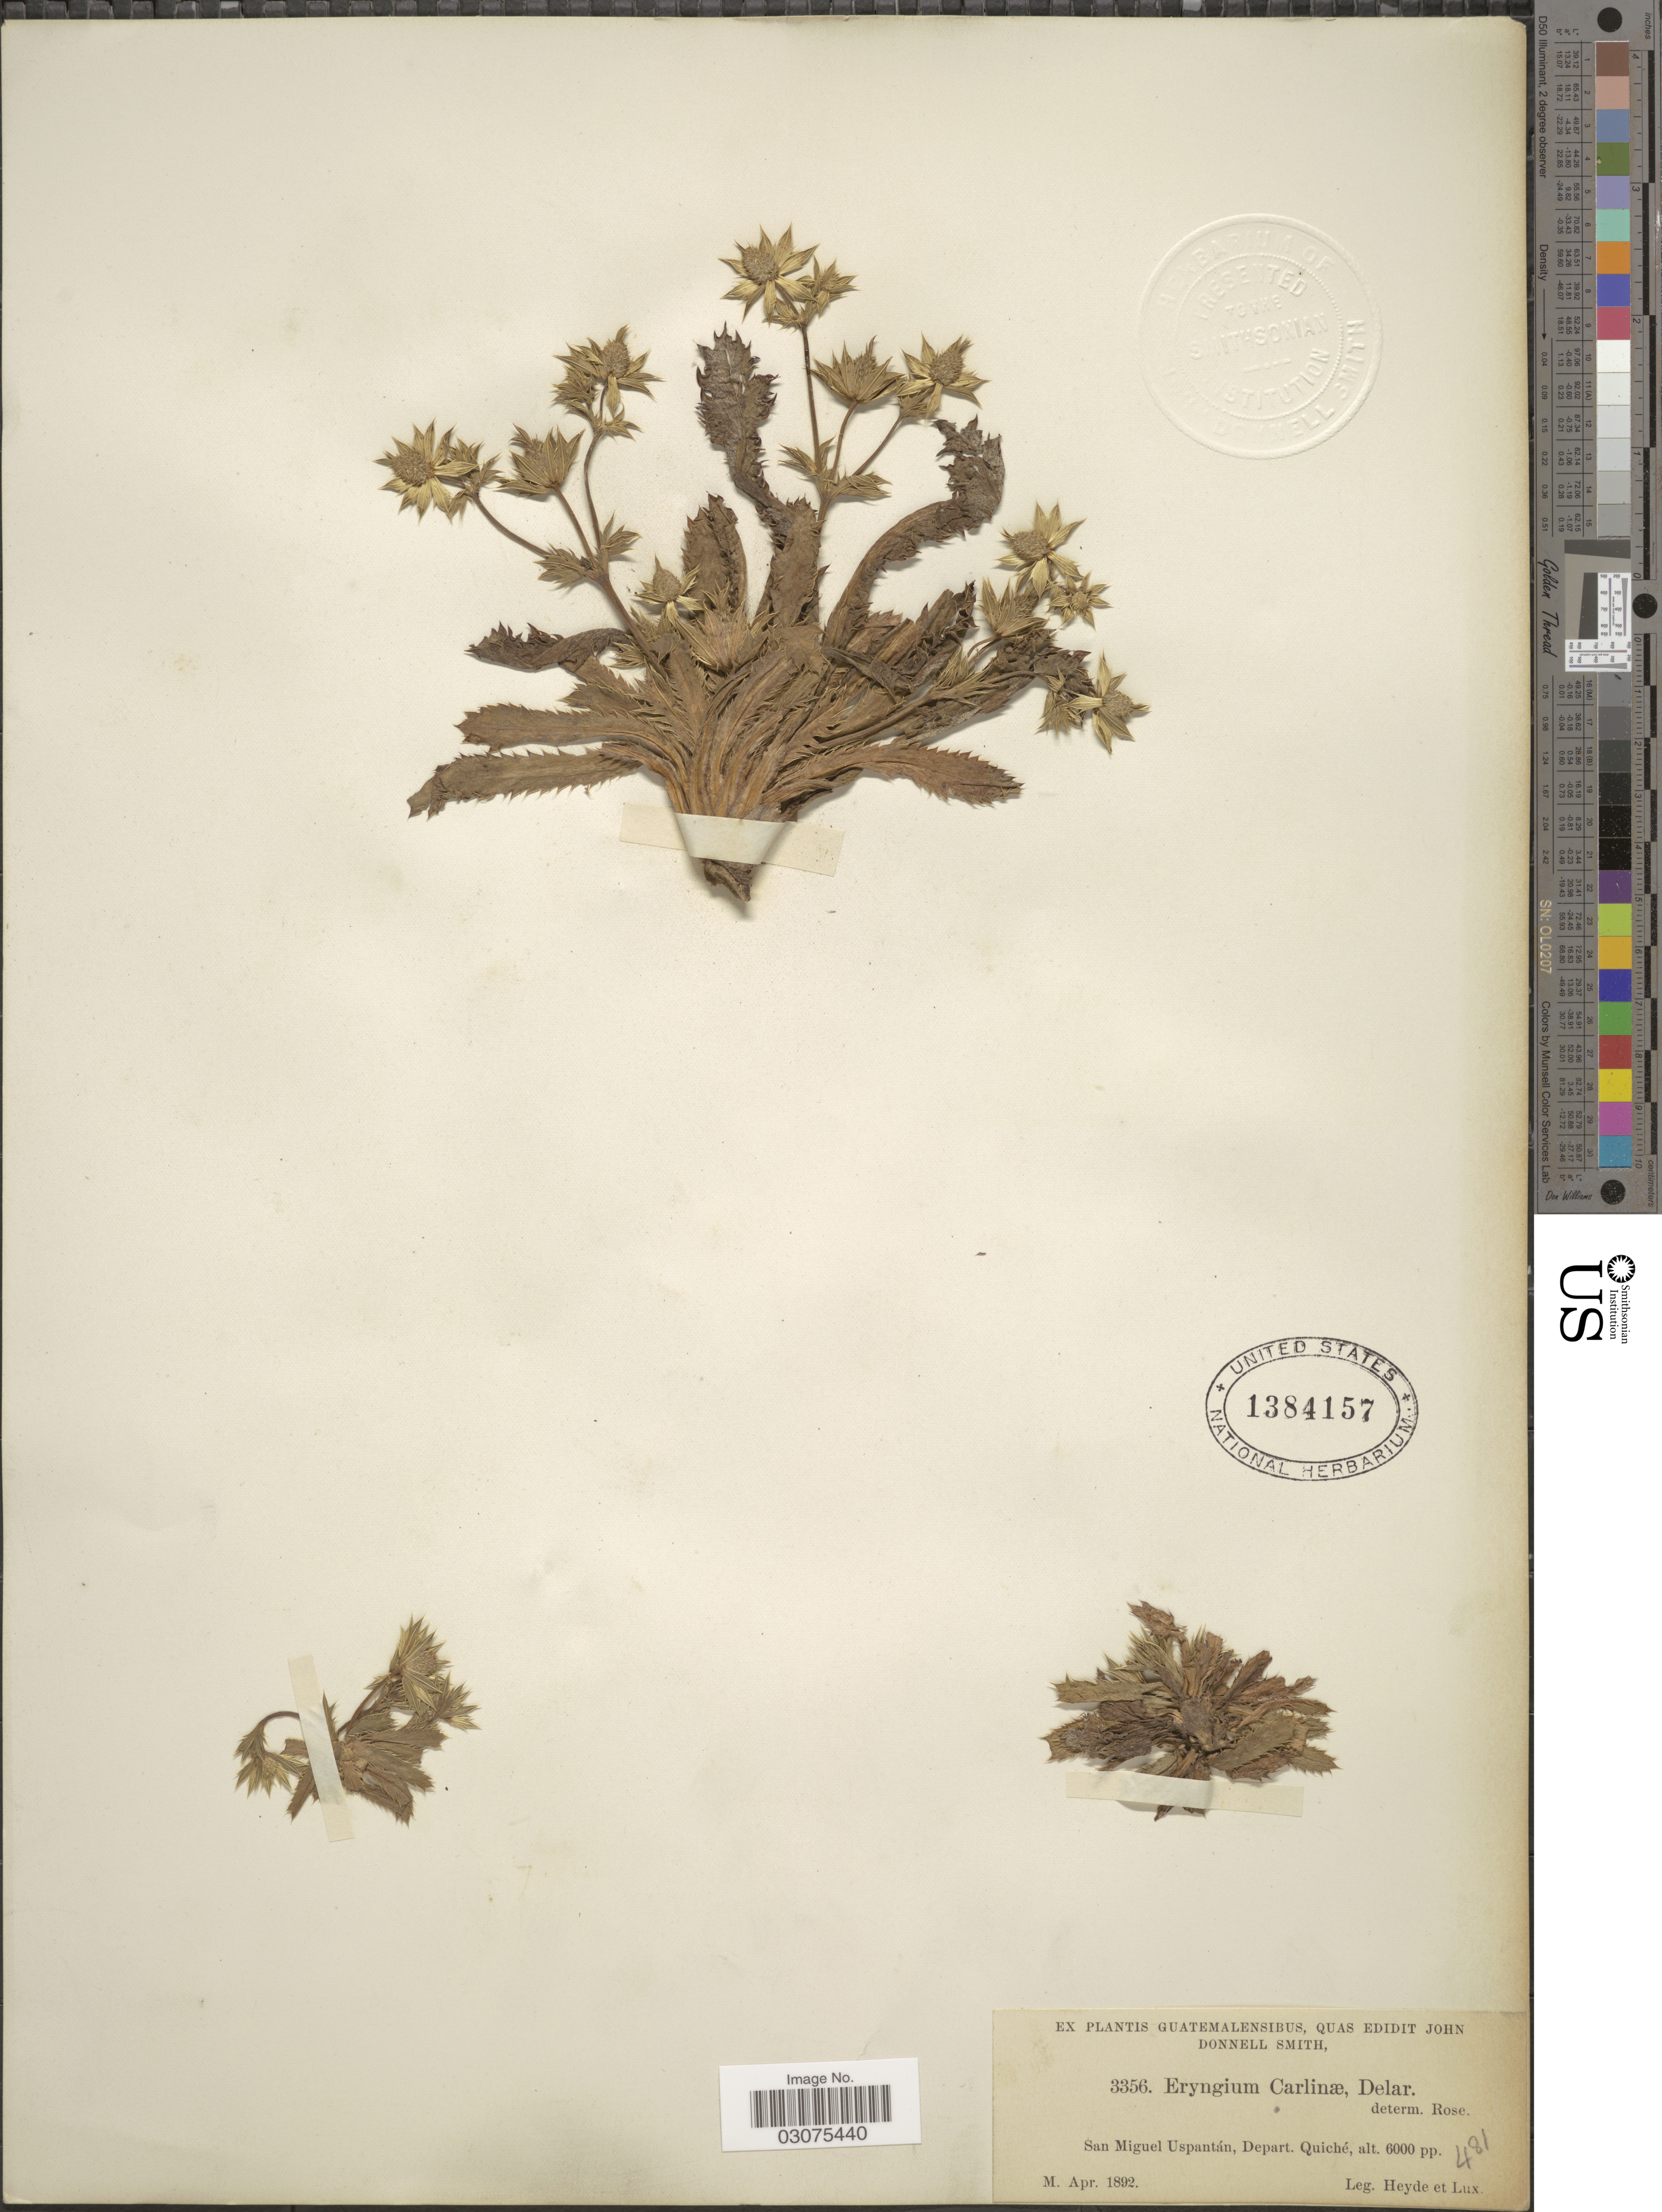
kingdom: Plantae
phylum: Tracheophyta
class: Magnoliopsida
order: Apiales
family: Apiaceae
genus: Eryngium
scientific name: Eryngium carlinae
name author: F. Delaroche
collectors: Heyde & Lux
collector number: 3356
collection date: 1892-04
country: Guatemala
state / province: El Quiché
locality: San Miguel Uspantán, Depart. Quiché.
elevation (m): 1829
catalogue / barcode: US 1384157